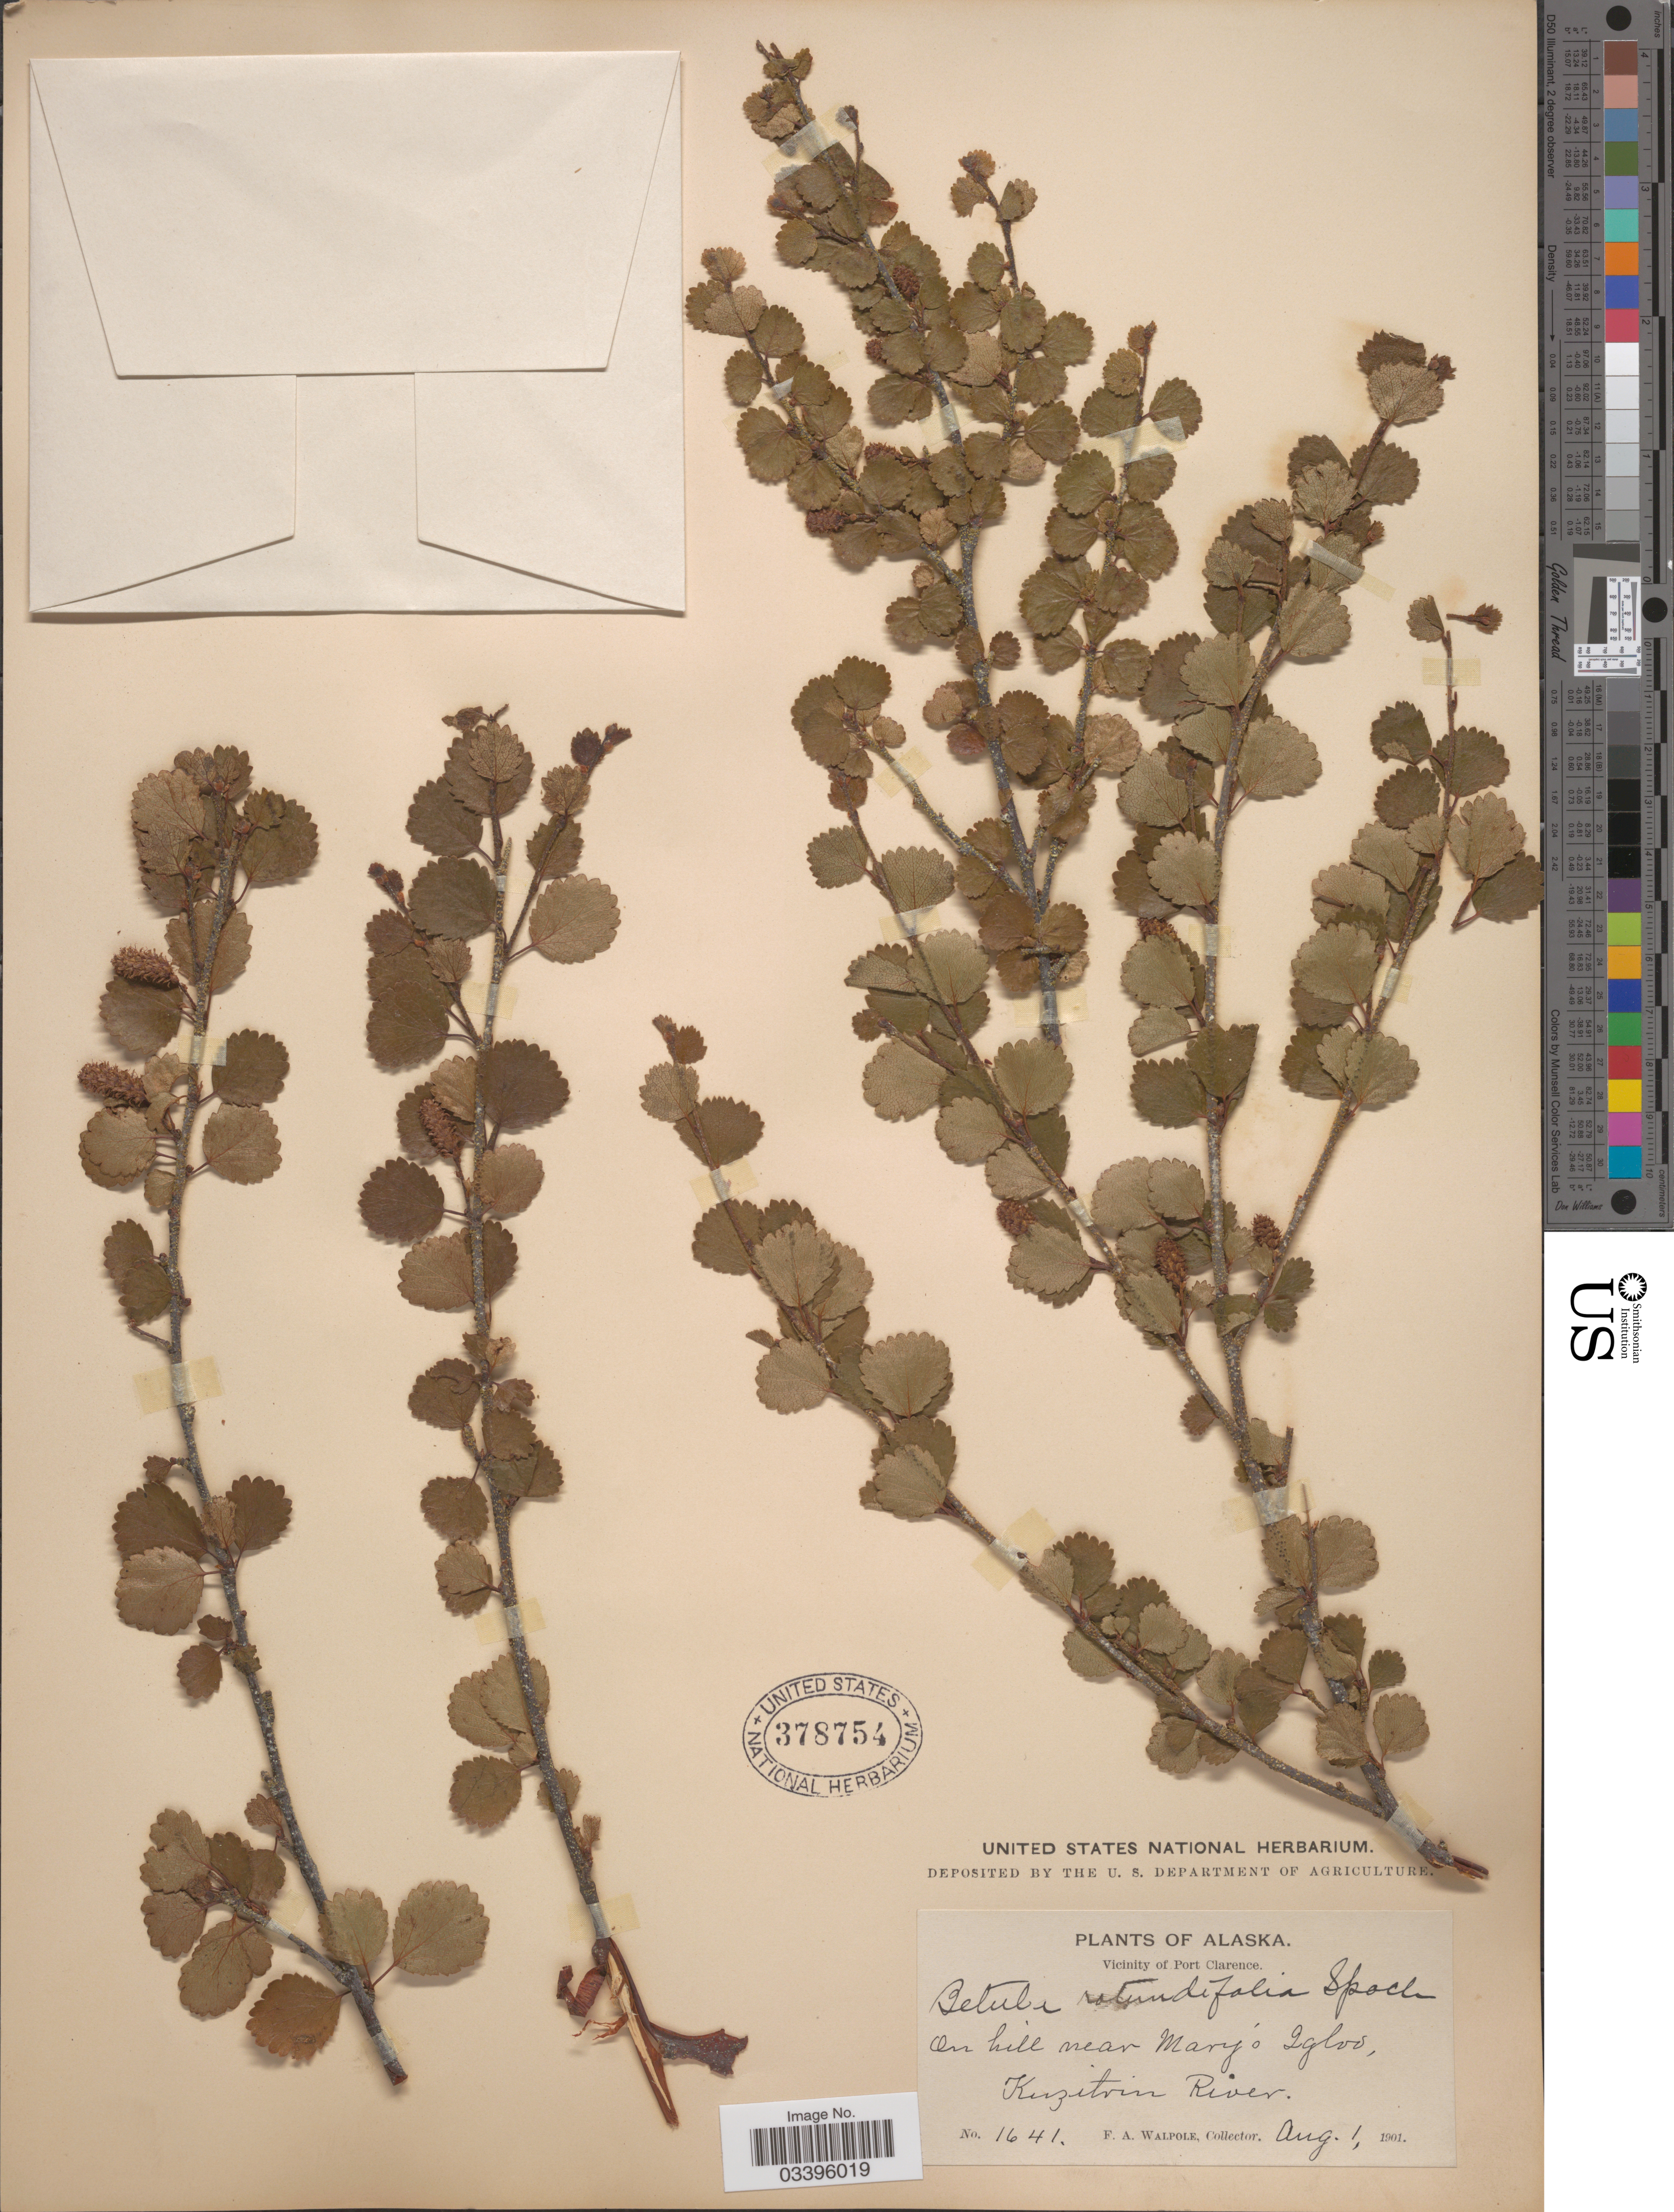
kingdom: Plantae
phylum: Tracheophyta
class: Magnoliopsida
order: Fagales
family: Betulaceae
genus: Betula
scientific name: Betula nana subsp. rotundifolia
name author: (Spach) Malyschev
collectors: F. Walpole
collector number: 1641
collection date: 1901-08-01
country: United States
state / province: Alaska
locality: Vicinity of Port Clarence. On hill near Mary's Igloo, Kuzitrin River.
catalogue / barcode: US 378754